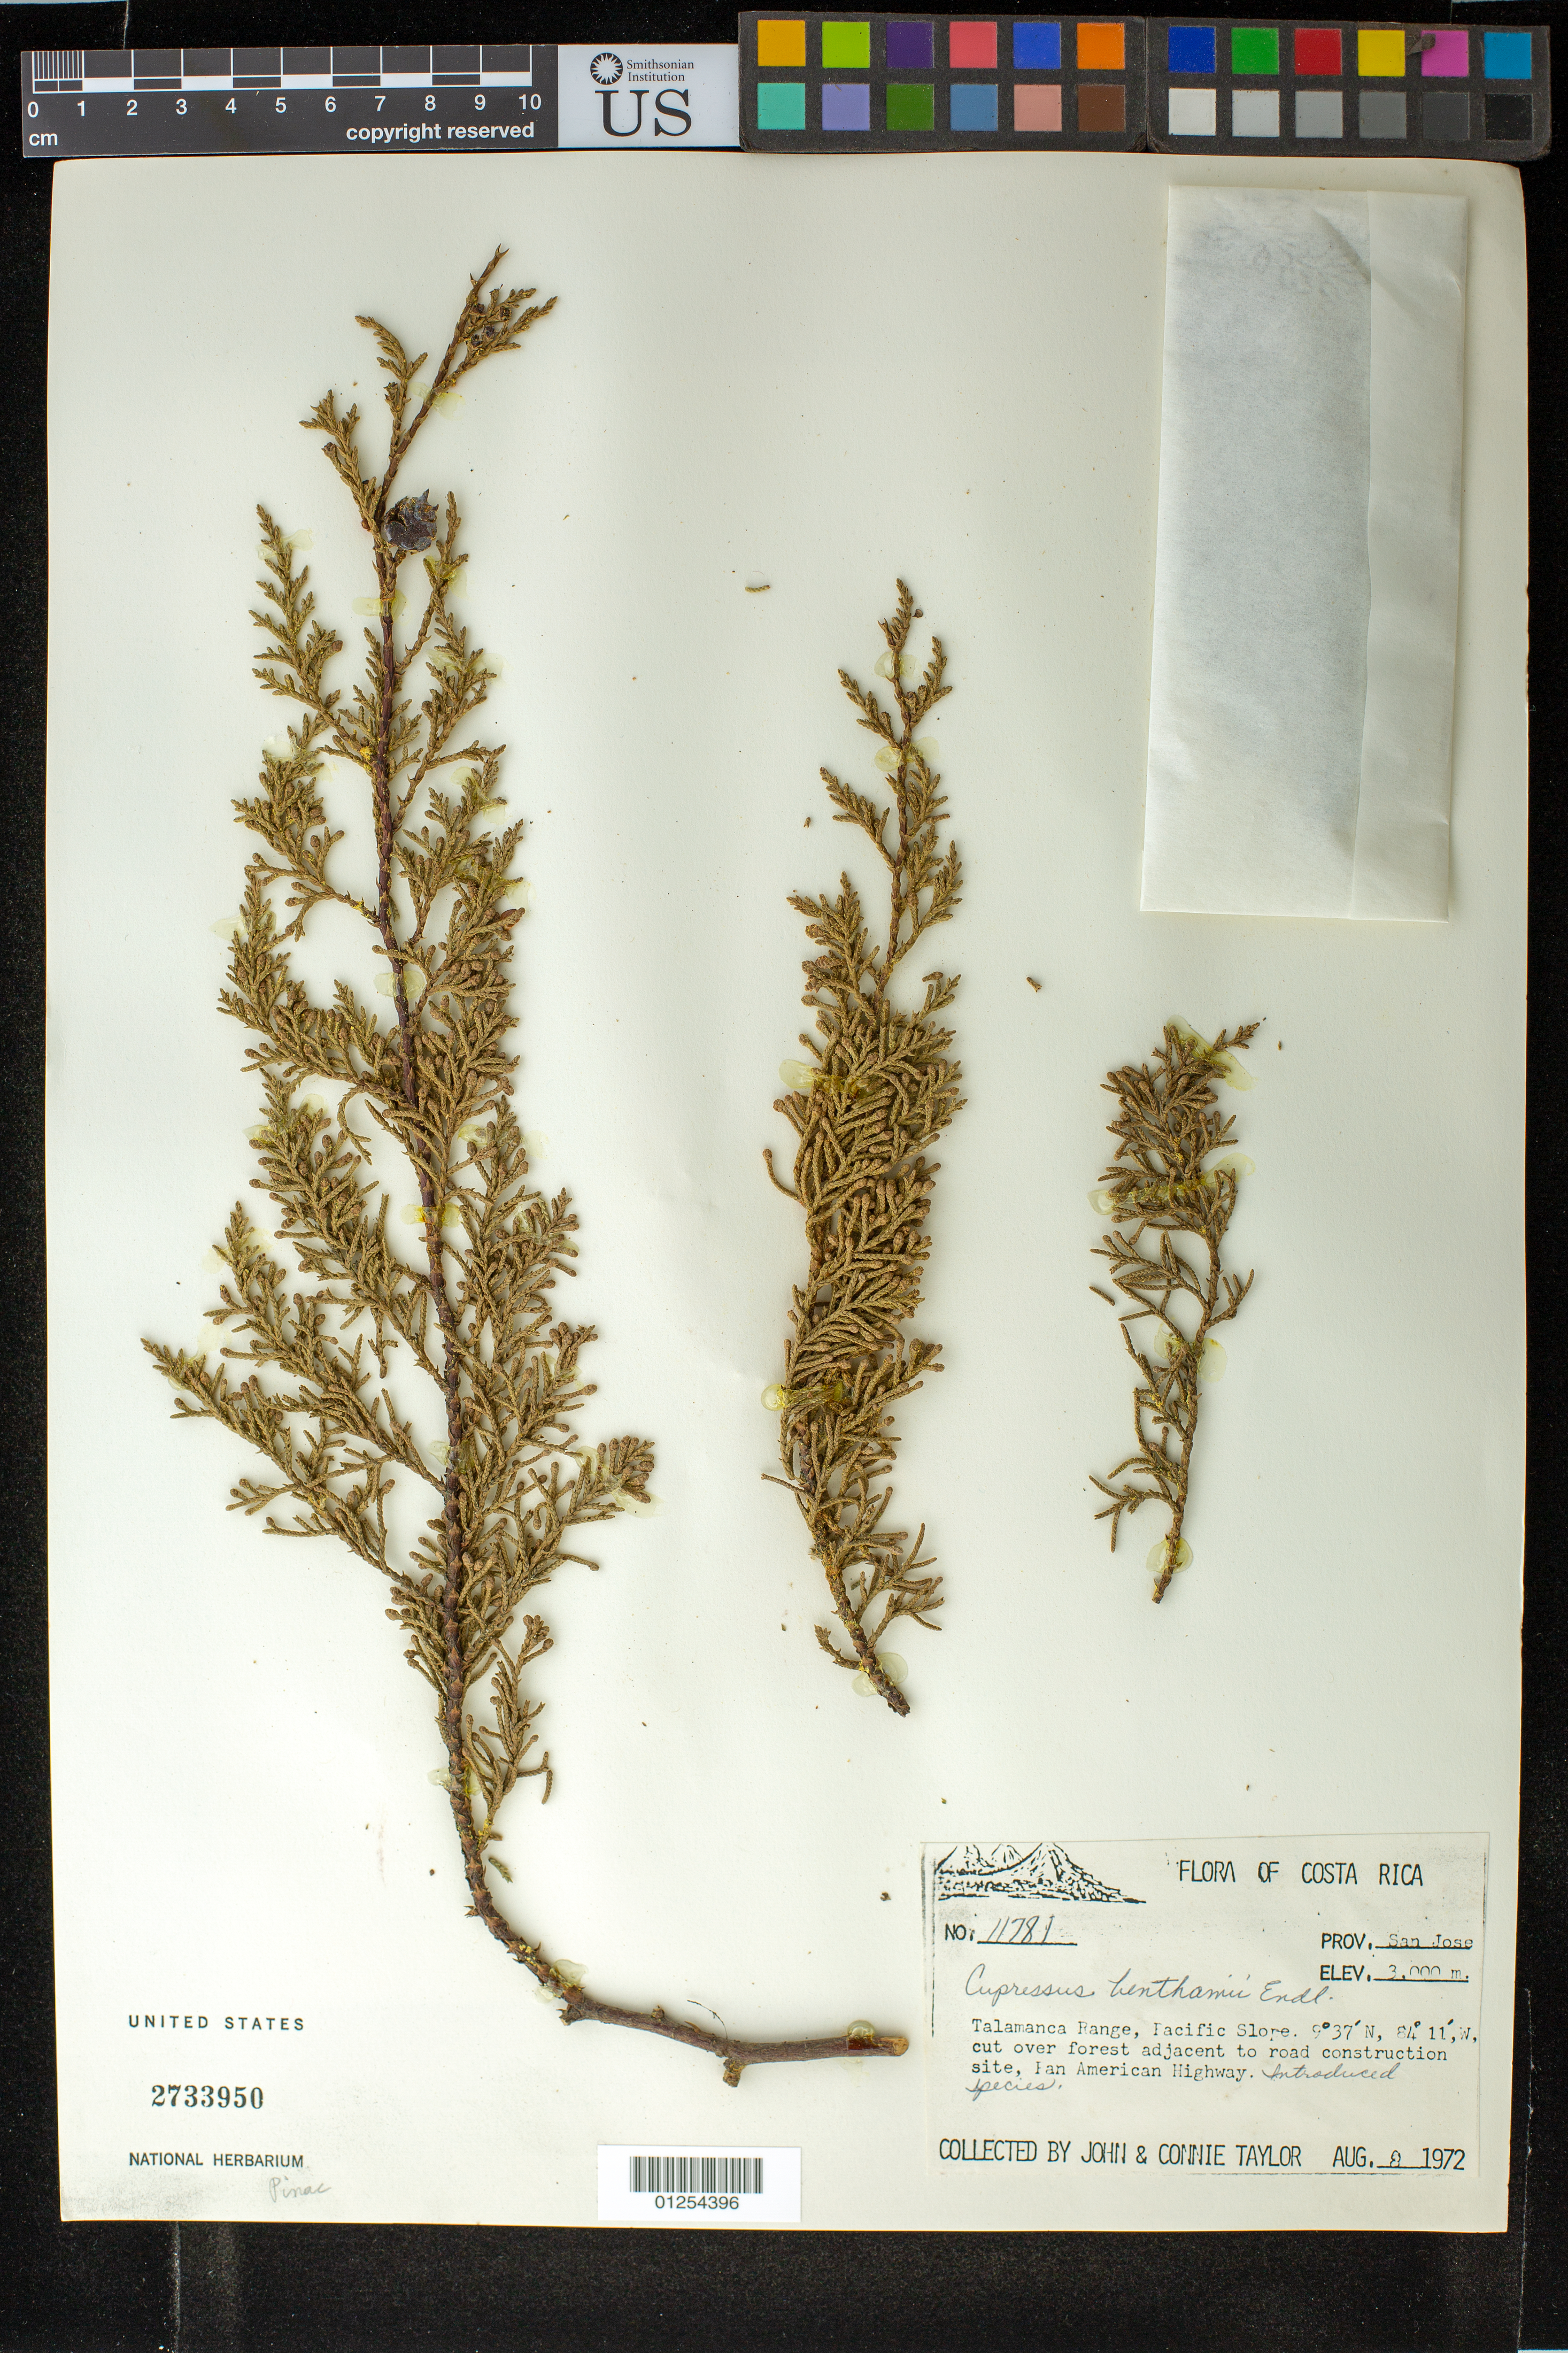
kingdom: Plantae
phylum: Tracheophyta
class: Pinopsida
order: Pinales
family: Cupressaceae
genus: Hesperocyparis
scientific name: Hesperocyparis benthamii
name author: (Endl.) Bartel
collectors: J. Taylor & C. Taylor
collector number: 11781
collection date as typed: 08 Aug 1972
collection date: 1972-08-08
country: Costa Rica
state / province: San José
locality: Talamanca Range, Pacific Slope. Adjacent to road construction site, Pan American Highway.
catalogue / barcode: US 2733950